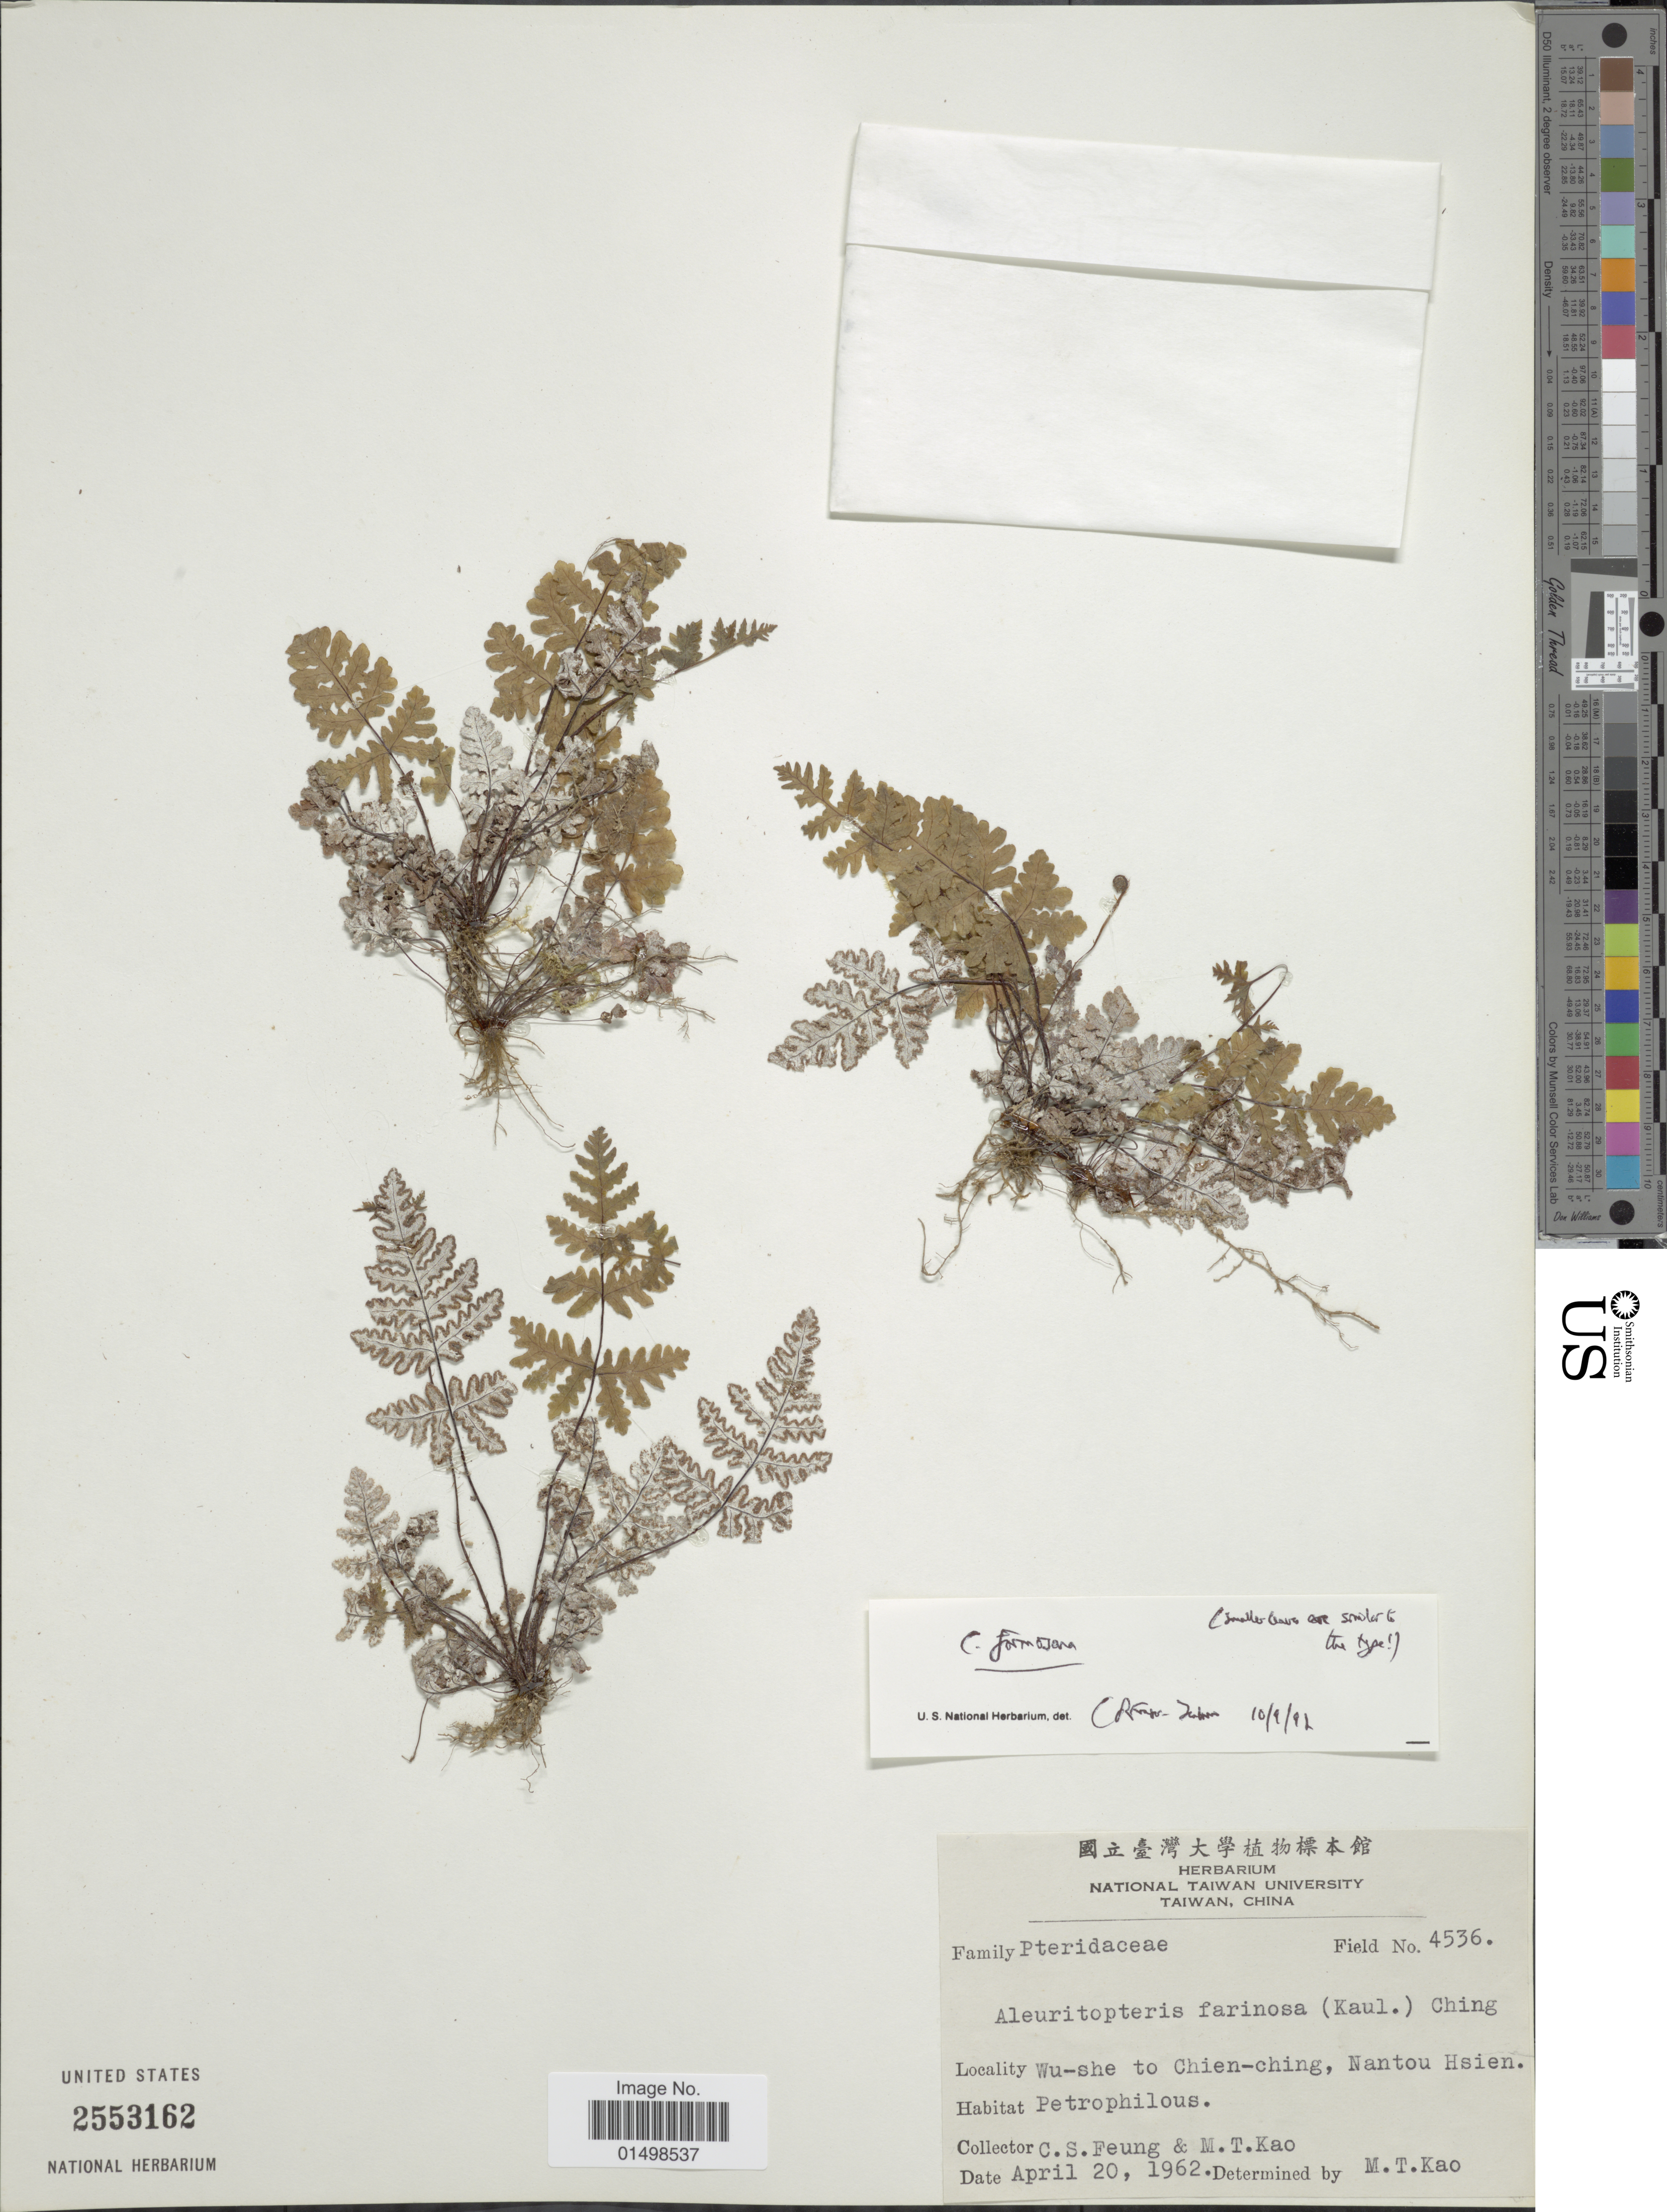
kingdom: Plantae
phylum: Tracheophyta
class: Polypodiopsida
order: Polypodiales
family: Pteridaceae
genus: Aleuritopteris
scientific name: Aleuritopteris farinosa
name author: (Forssk.) Fée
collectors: C. Feung & M. T. Kao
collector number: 4536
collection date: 1962-04-20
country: Taiwan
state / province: Nantou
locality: Wu-she to Chien-ching, Nantou Hsien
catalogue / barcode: US 2553162